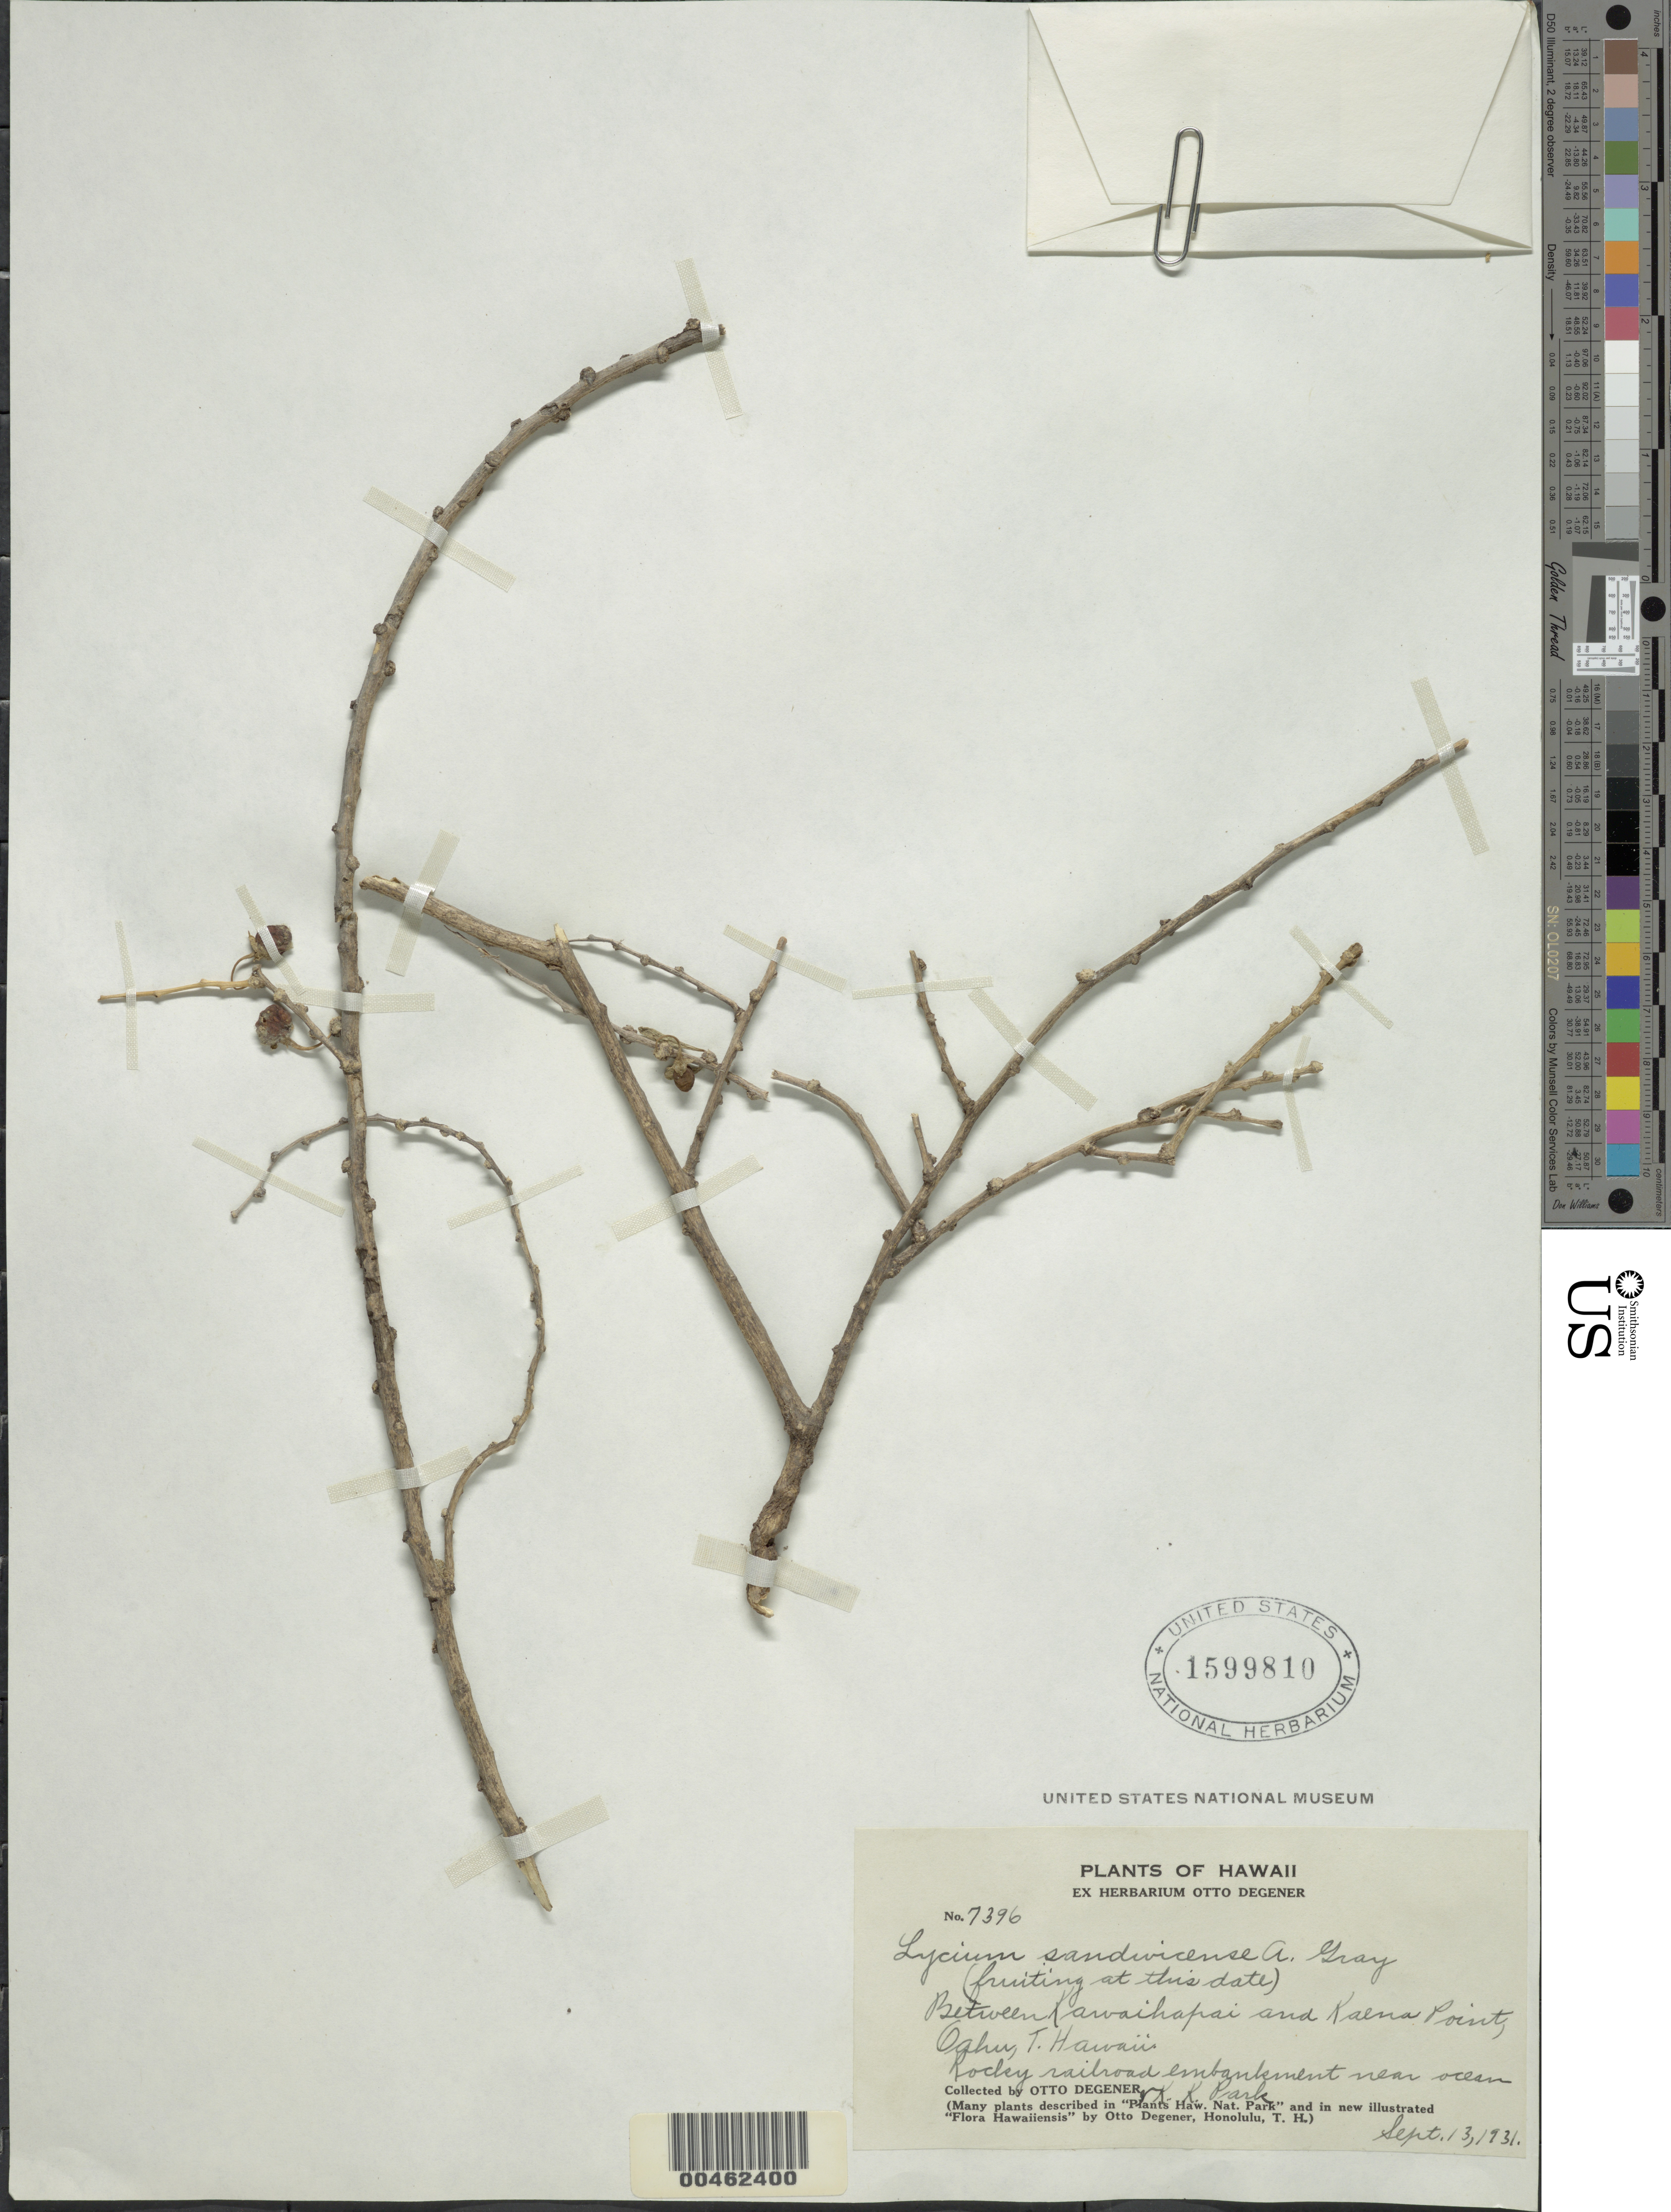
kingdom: Plantae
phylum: Tracheophyta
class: Magnoliopsida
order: Solanales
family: Solanaceae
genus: Lycium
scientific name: Lycium carolinianum var. sandwicense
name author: (A. Gray) C.L. Hitchc.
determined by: Wagner, W. L., (BOT), Smithsonian Institution - National Museum of Natural History (UNITED STATES)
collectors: O. Degener & K. Park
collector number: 7396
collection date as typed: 13 Sep 1931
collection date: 1931-09-13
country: United States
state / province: Hawaii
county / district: Honolulu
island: Oahu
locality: Between Kawaihapai and Kaena Point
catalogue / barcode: US 1599810